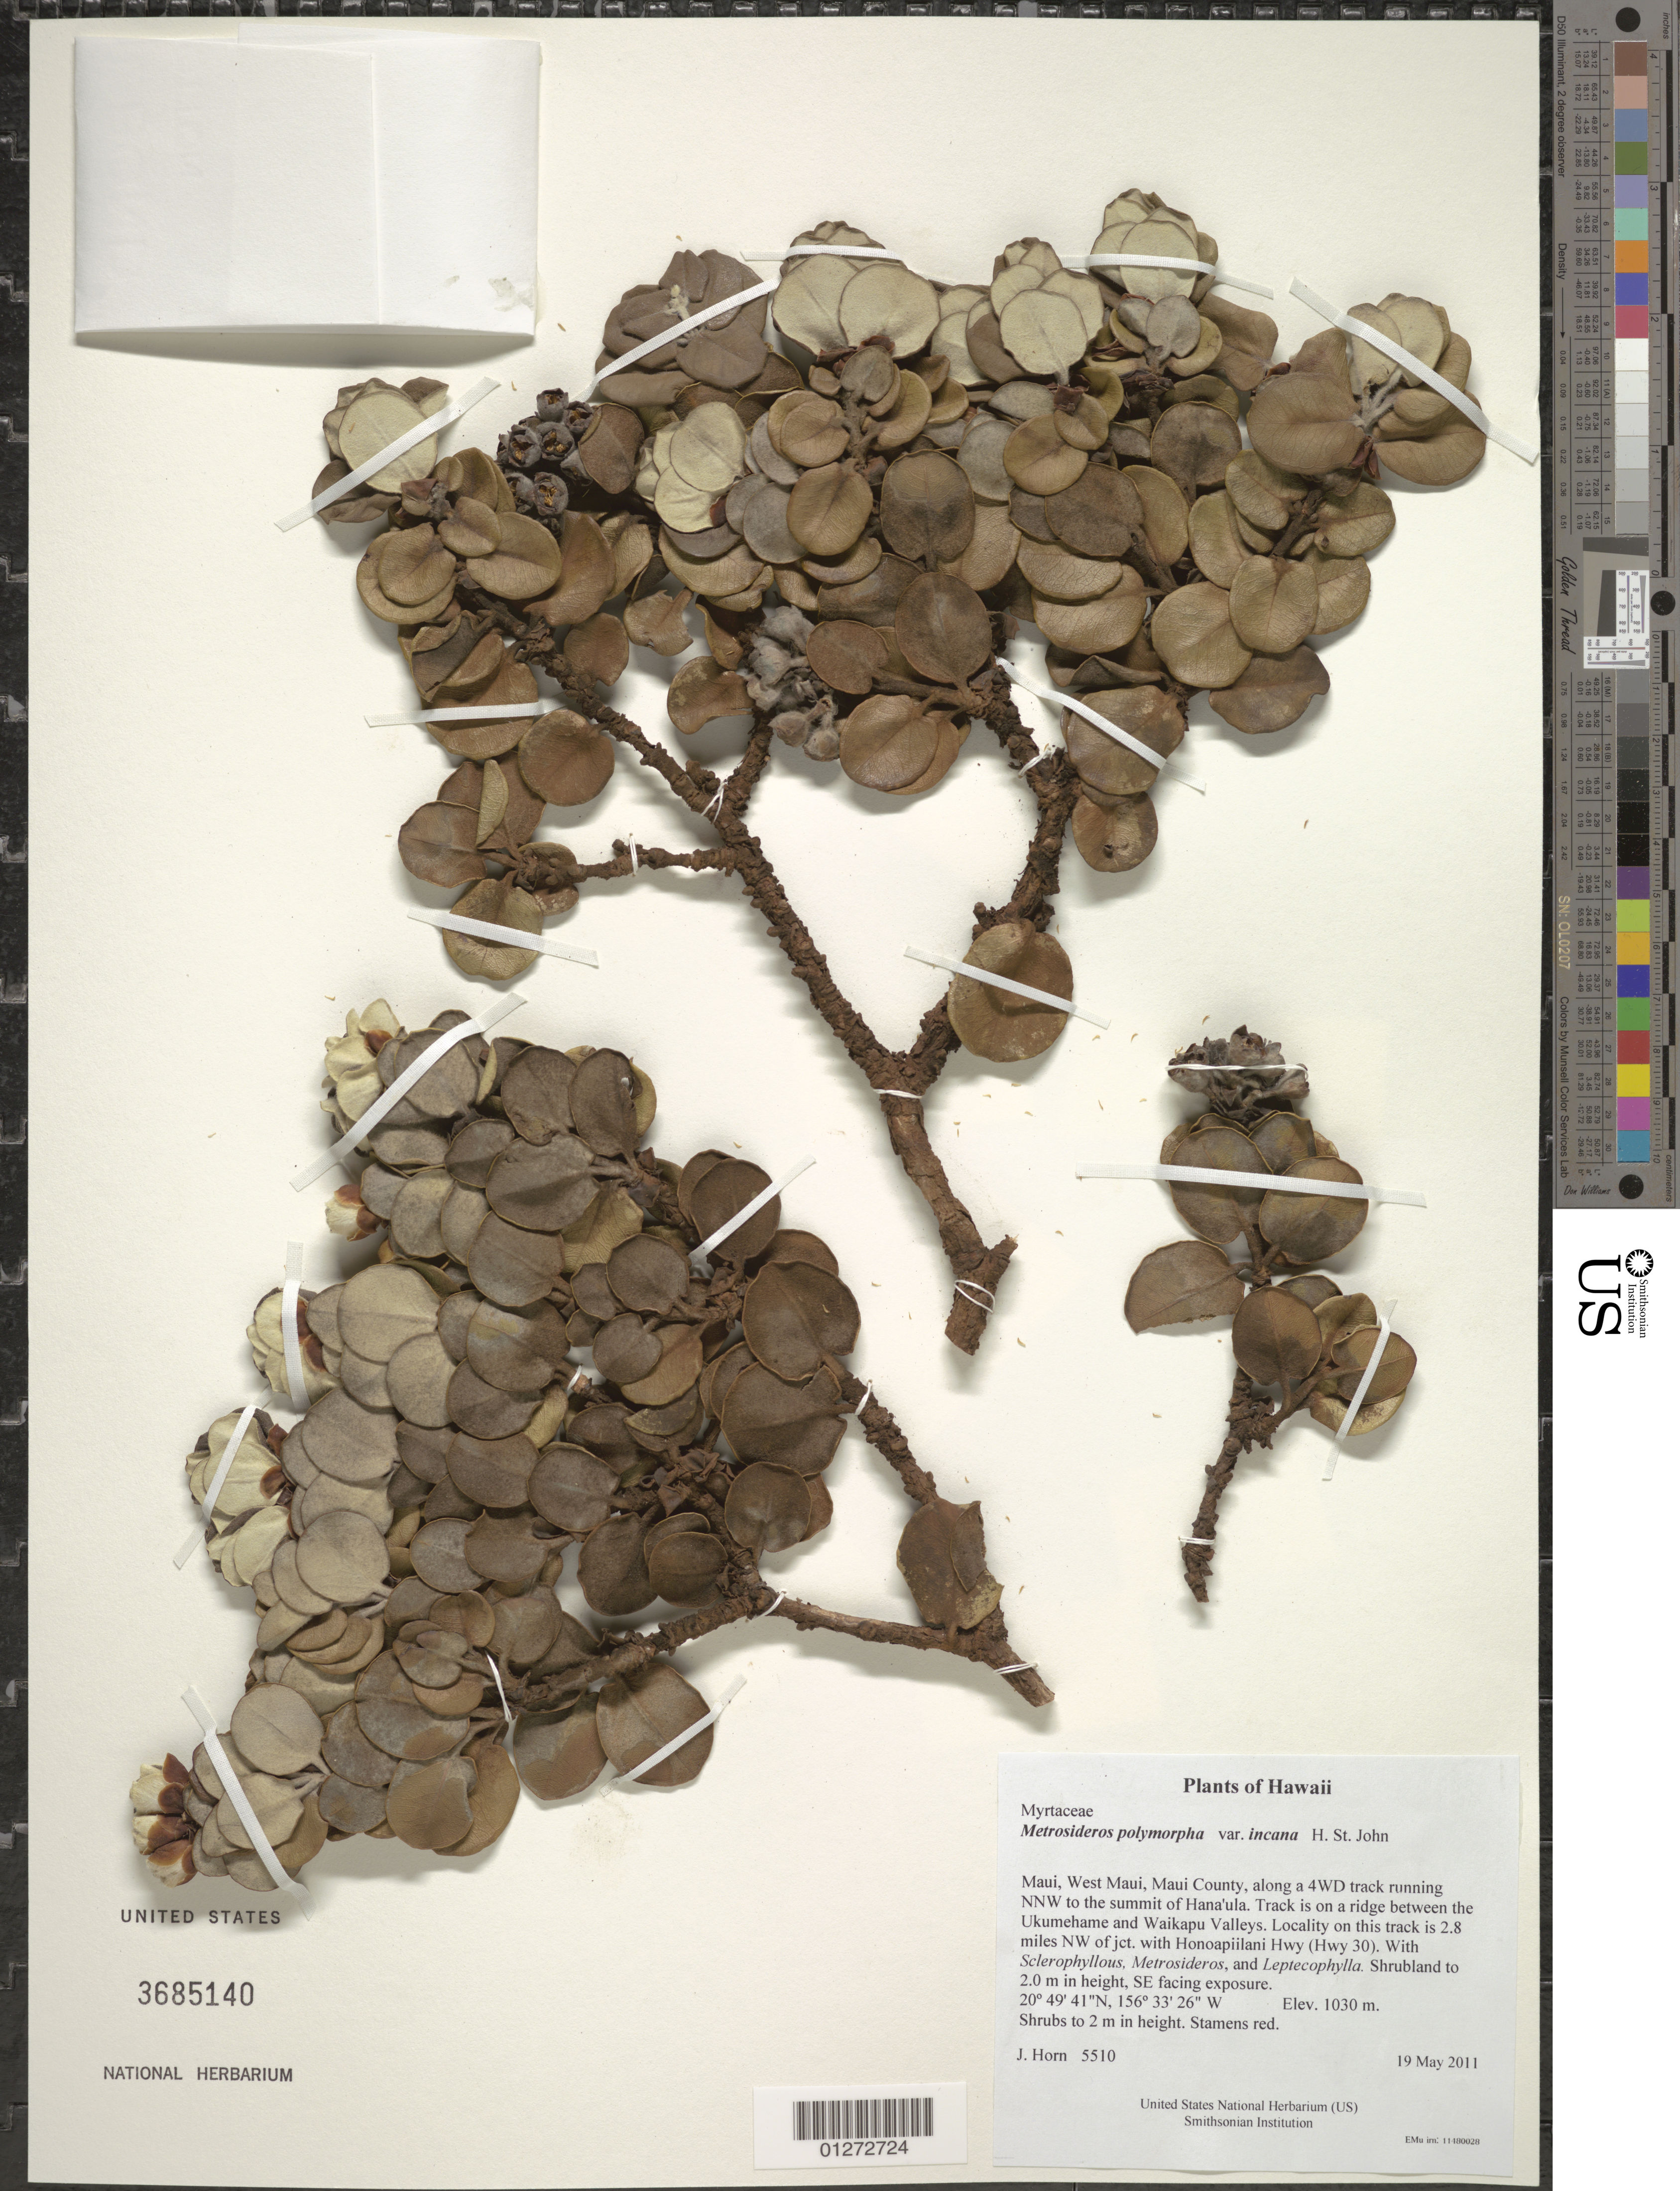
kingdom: Plantae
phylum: Tracheophyta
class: Magnoliopsida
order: Myrtales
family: Myrtaceae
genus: Metrosideros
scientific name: Metrosideros polymorpha var. incana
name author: H. St. John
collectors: J. Horn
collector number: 5510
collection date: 2011-05-19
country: United States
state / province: Hawaii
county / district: Maui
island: Maui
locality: West Maui, along a 4WD track running NNW to the summit of Hana'ula. Track is on a ridge between the Ukumehame and Waikapu Valleys. Locality on this track is 2.8 miles NW of jct. with Honoapiilani Hwy (Hwy 30).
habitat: Sclerophyllous shrubland to 2.0 m in height, SE facing exposure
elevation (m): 1030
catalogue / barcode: US 3685140